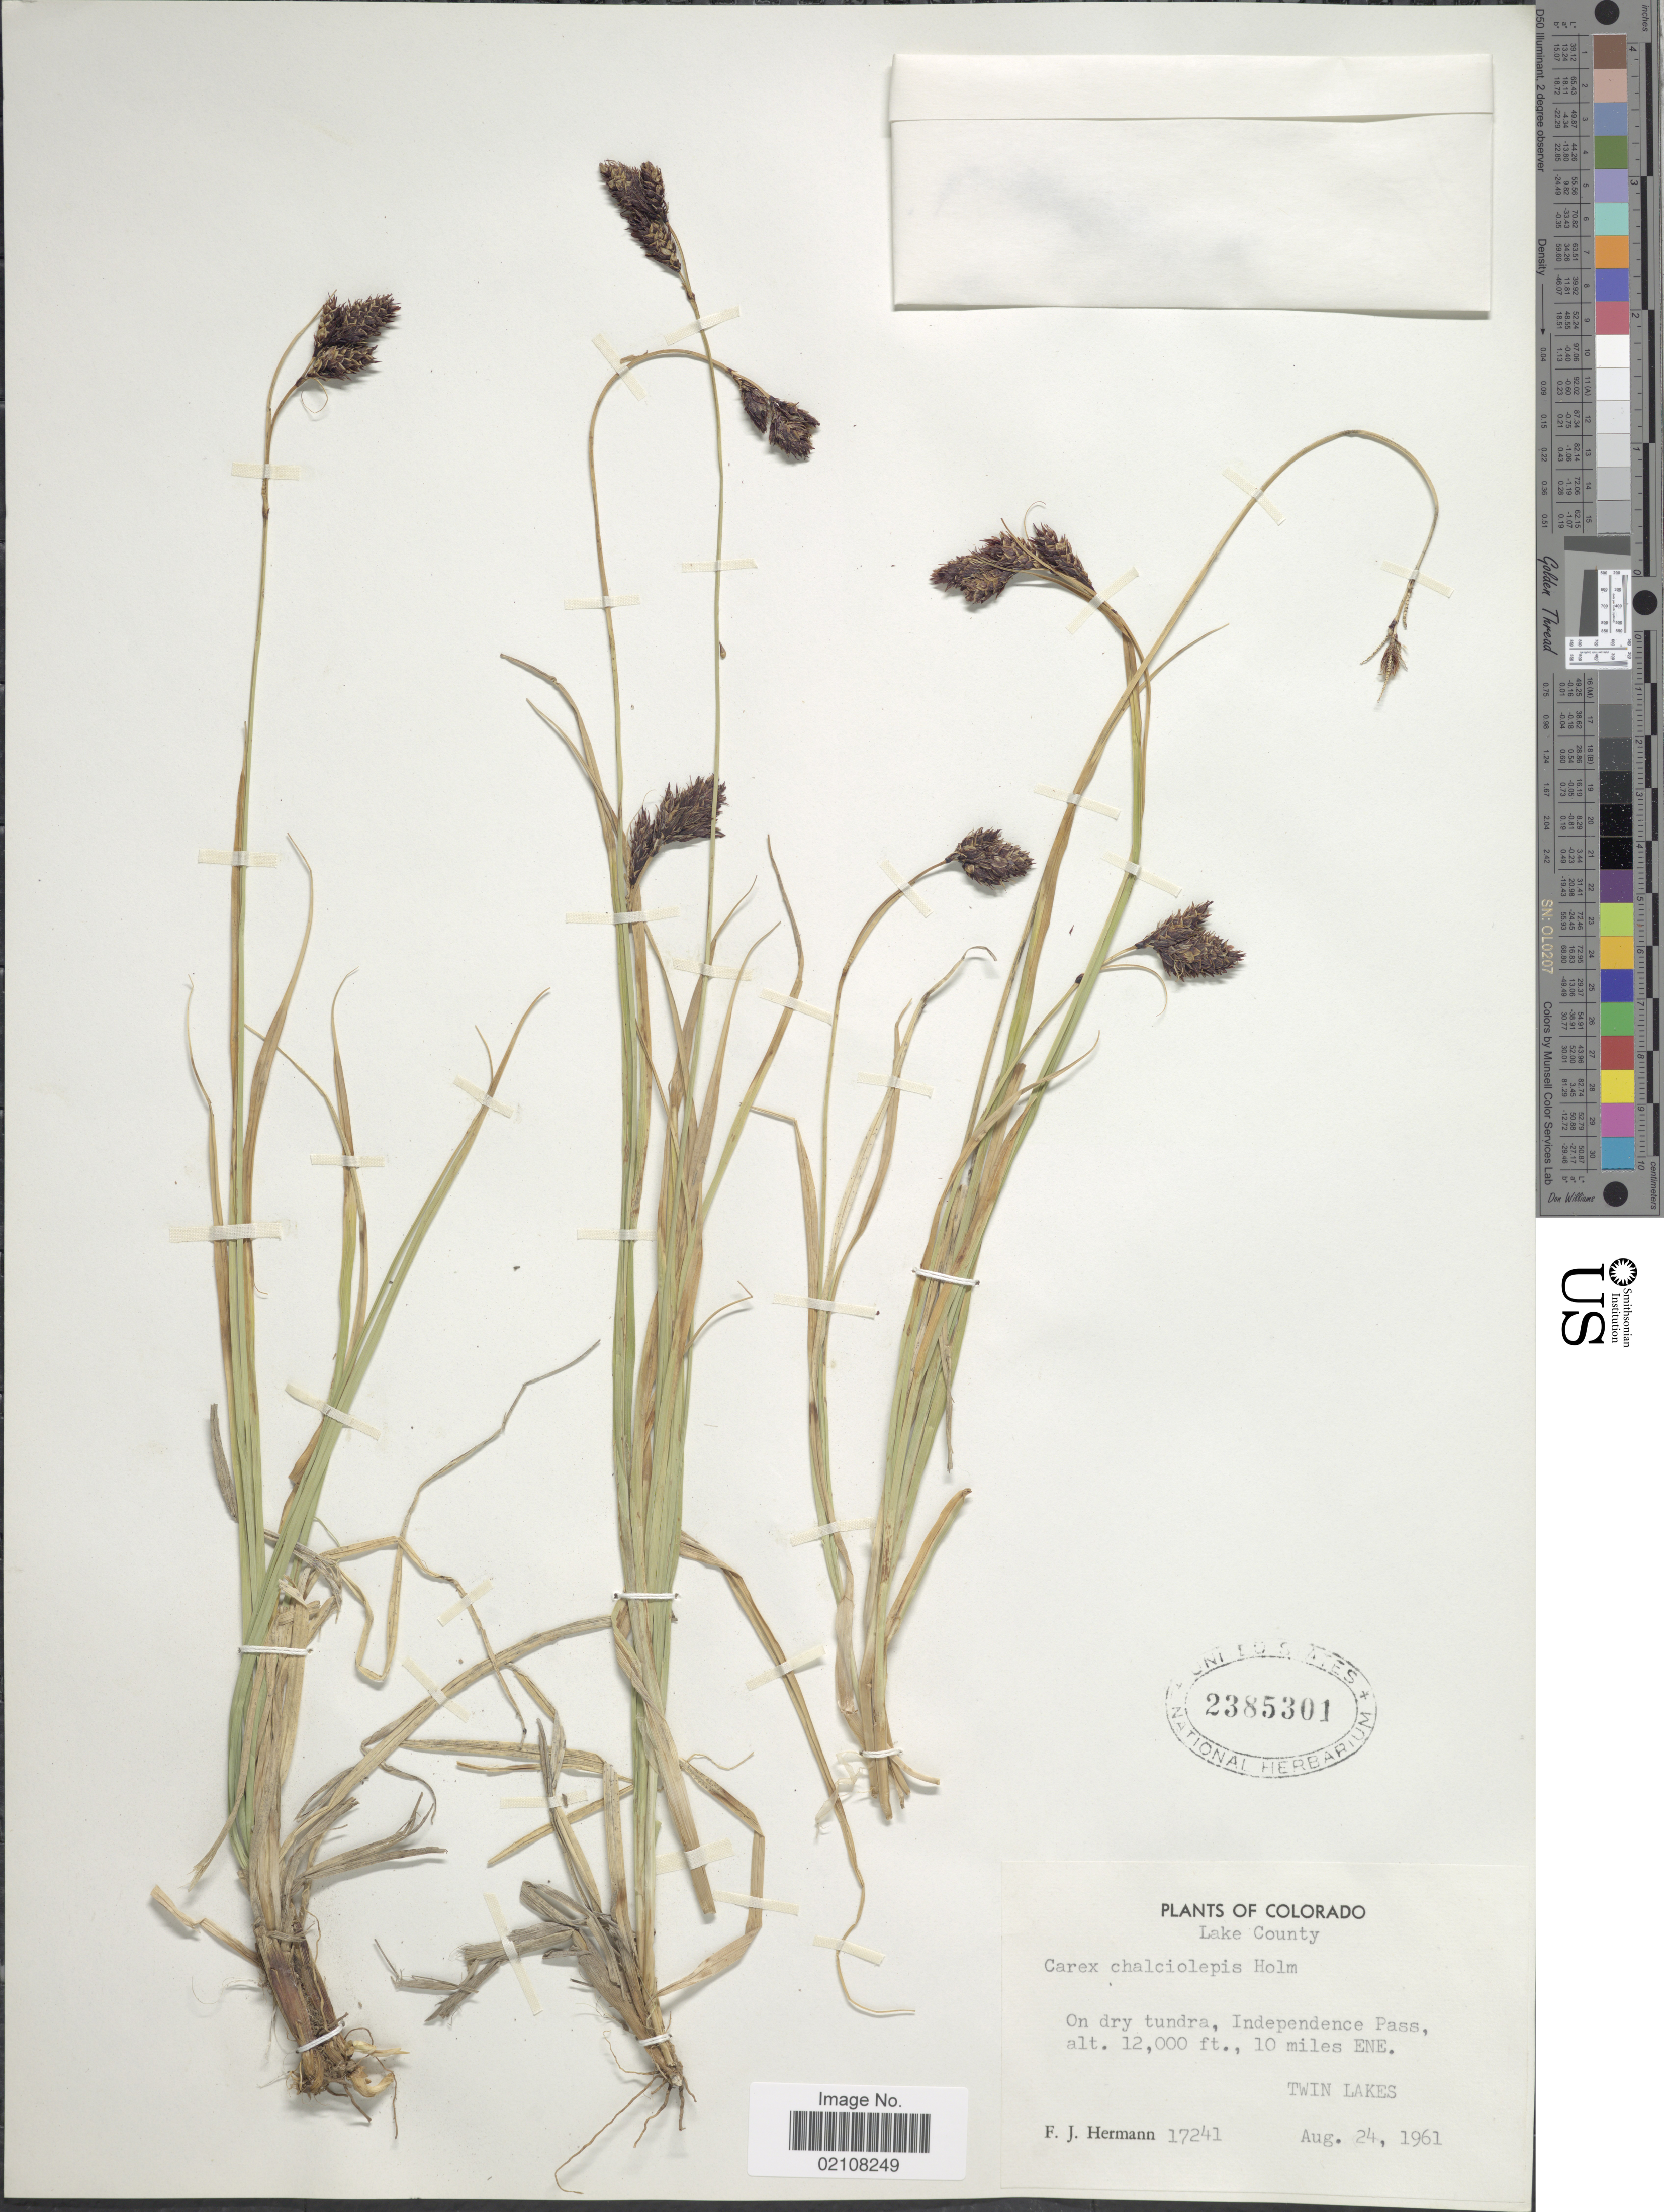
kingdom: Plantae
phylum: Tracheophyta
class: Liliopsida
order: Poales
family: Cyperaceae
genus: Carex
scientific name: Carex chalciolepis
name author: Holm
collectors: F. J. Hermann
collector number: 17241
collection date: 1961-08-24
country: United States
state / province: Colorado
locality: Lake County, On dry tundra, Independence Pass, 10 miles ENE Twin Lakes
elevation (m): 3658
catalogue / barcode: US 2385301